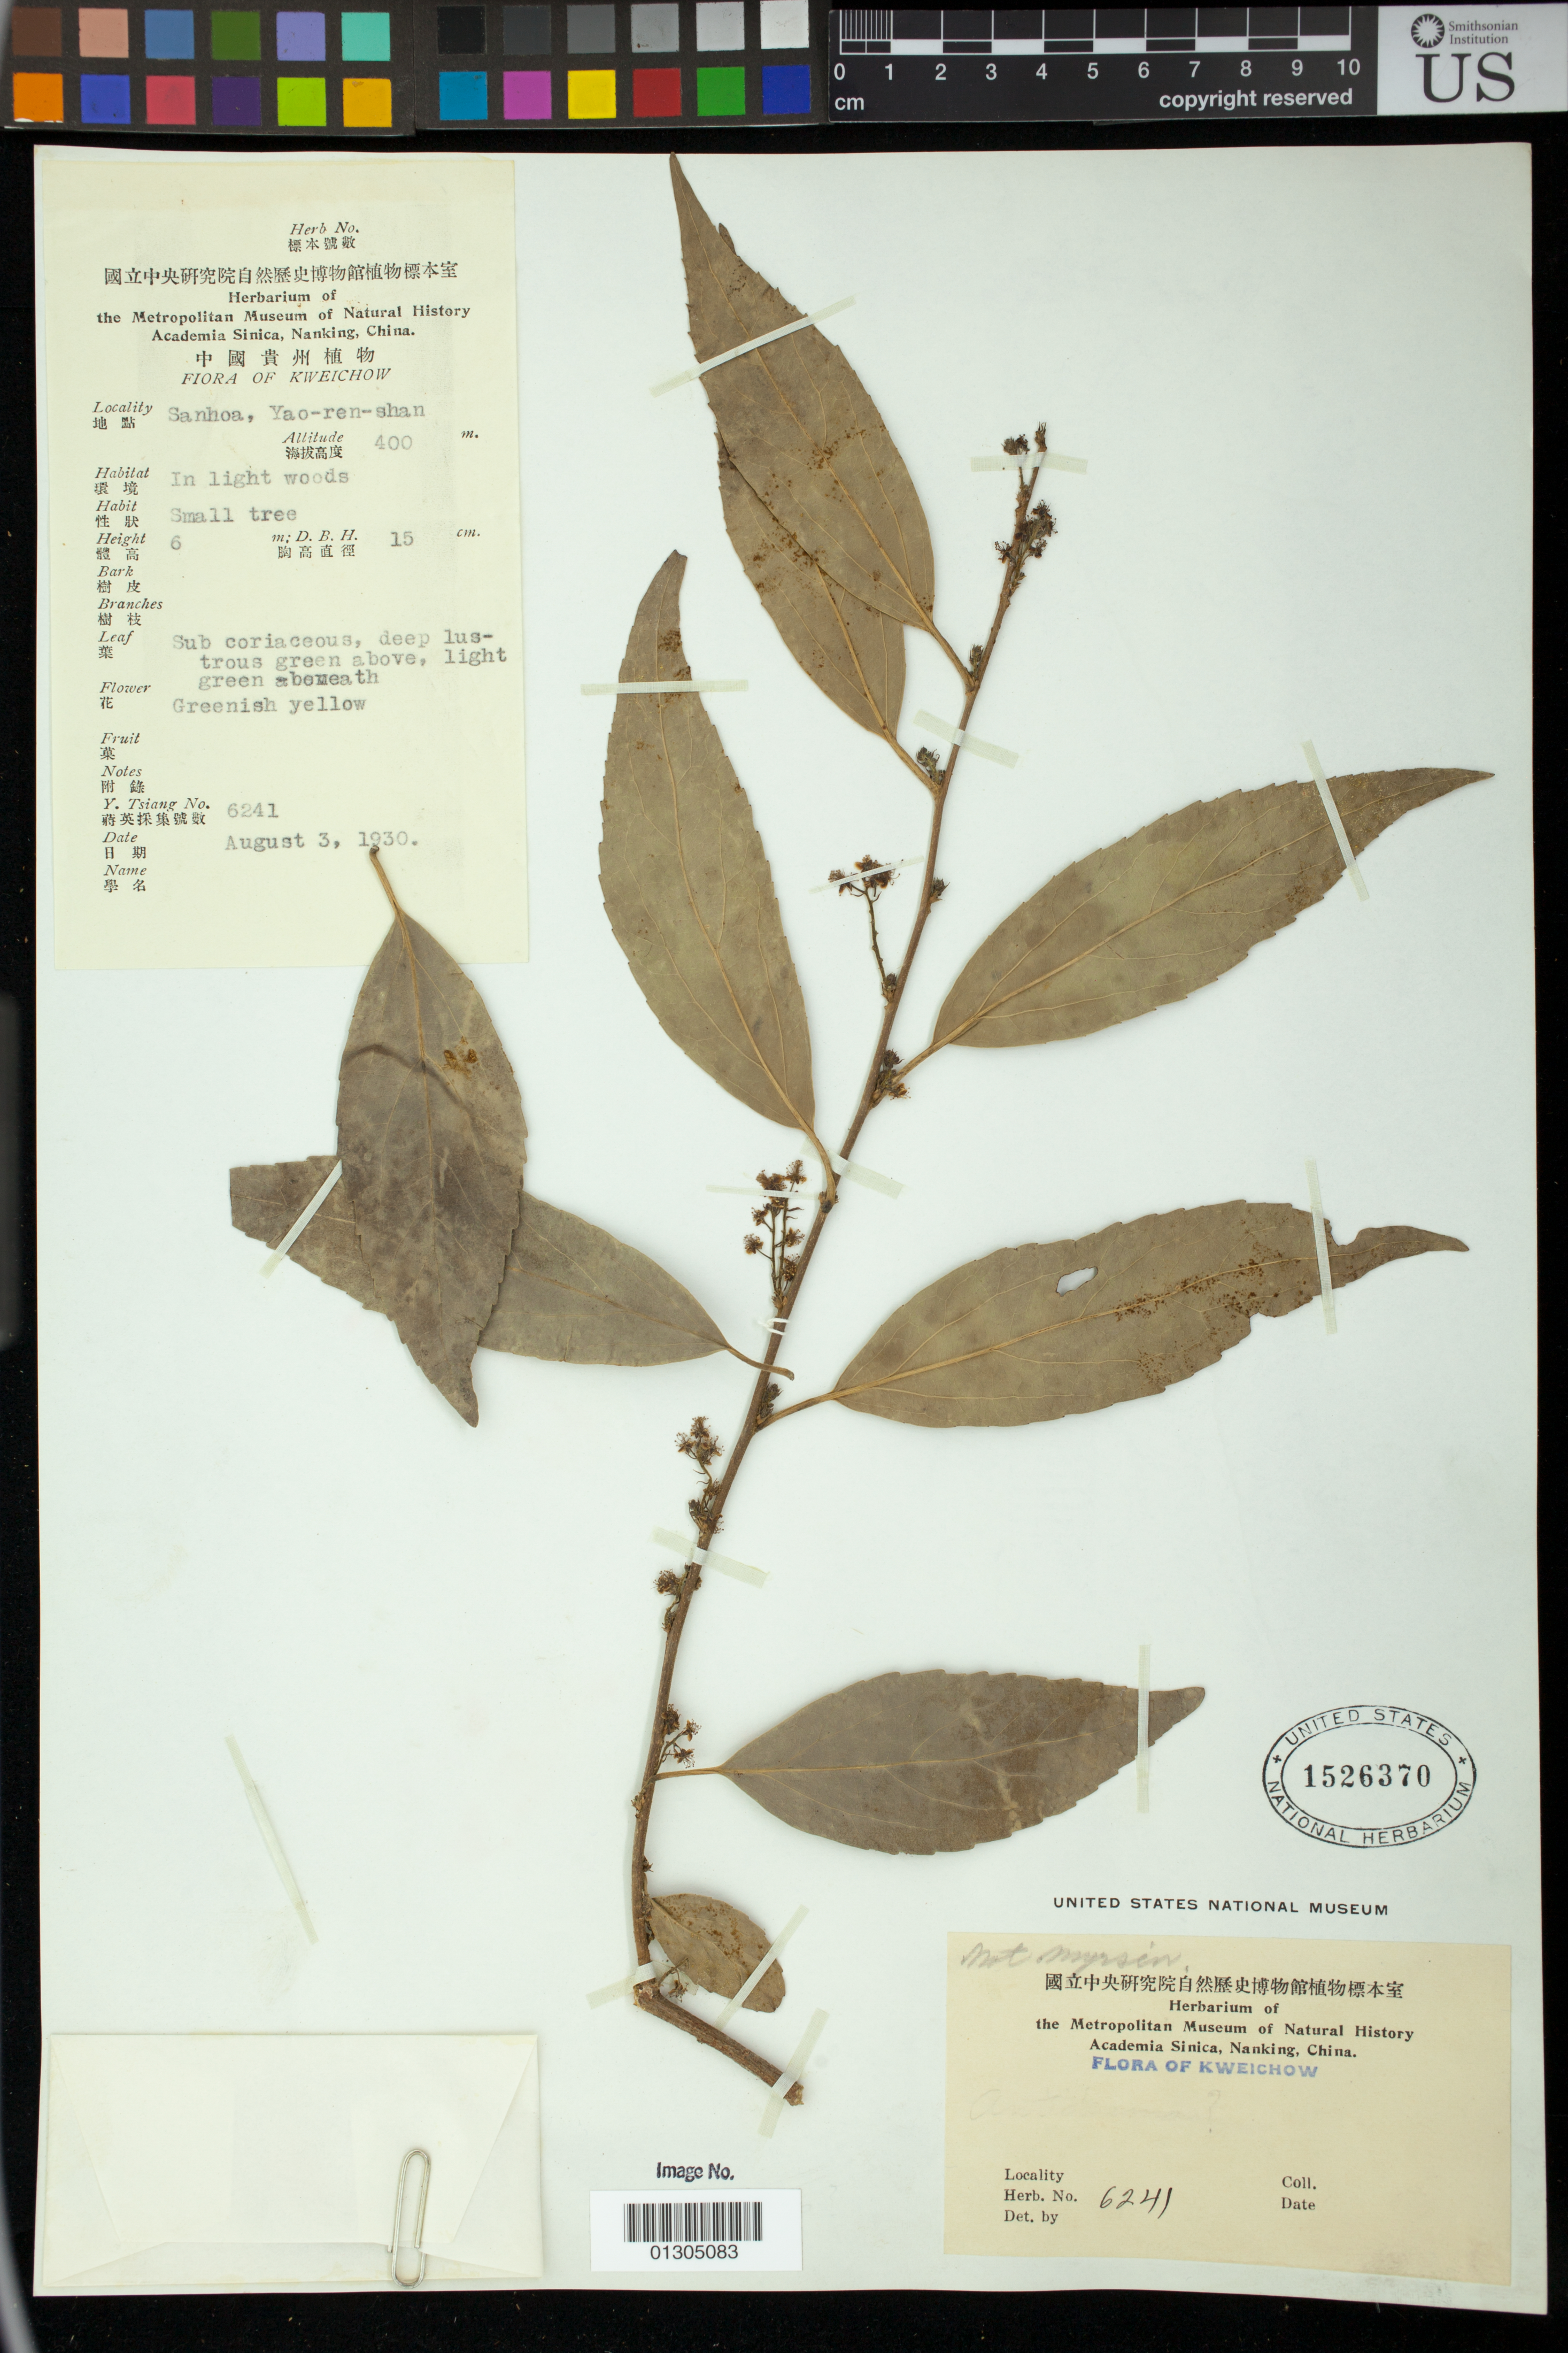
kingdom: Plantae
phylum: Tracheophyta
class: Magnoliopsida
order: Malpighiales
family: Euphorbiaceae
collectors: Y. Tsiang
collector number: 6241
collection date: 1930-08-03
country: China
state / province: Guizhou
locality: Sanhoa, Yao-ren-shan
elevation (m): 400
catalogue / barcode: US 1526370